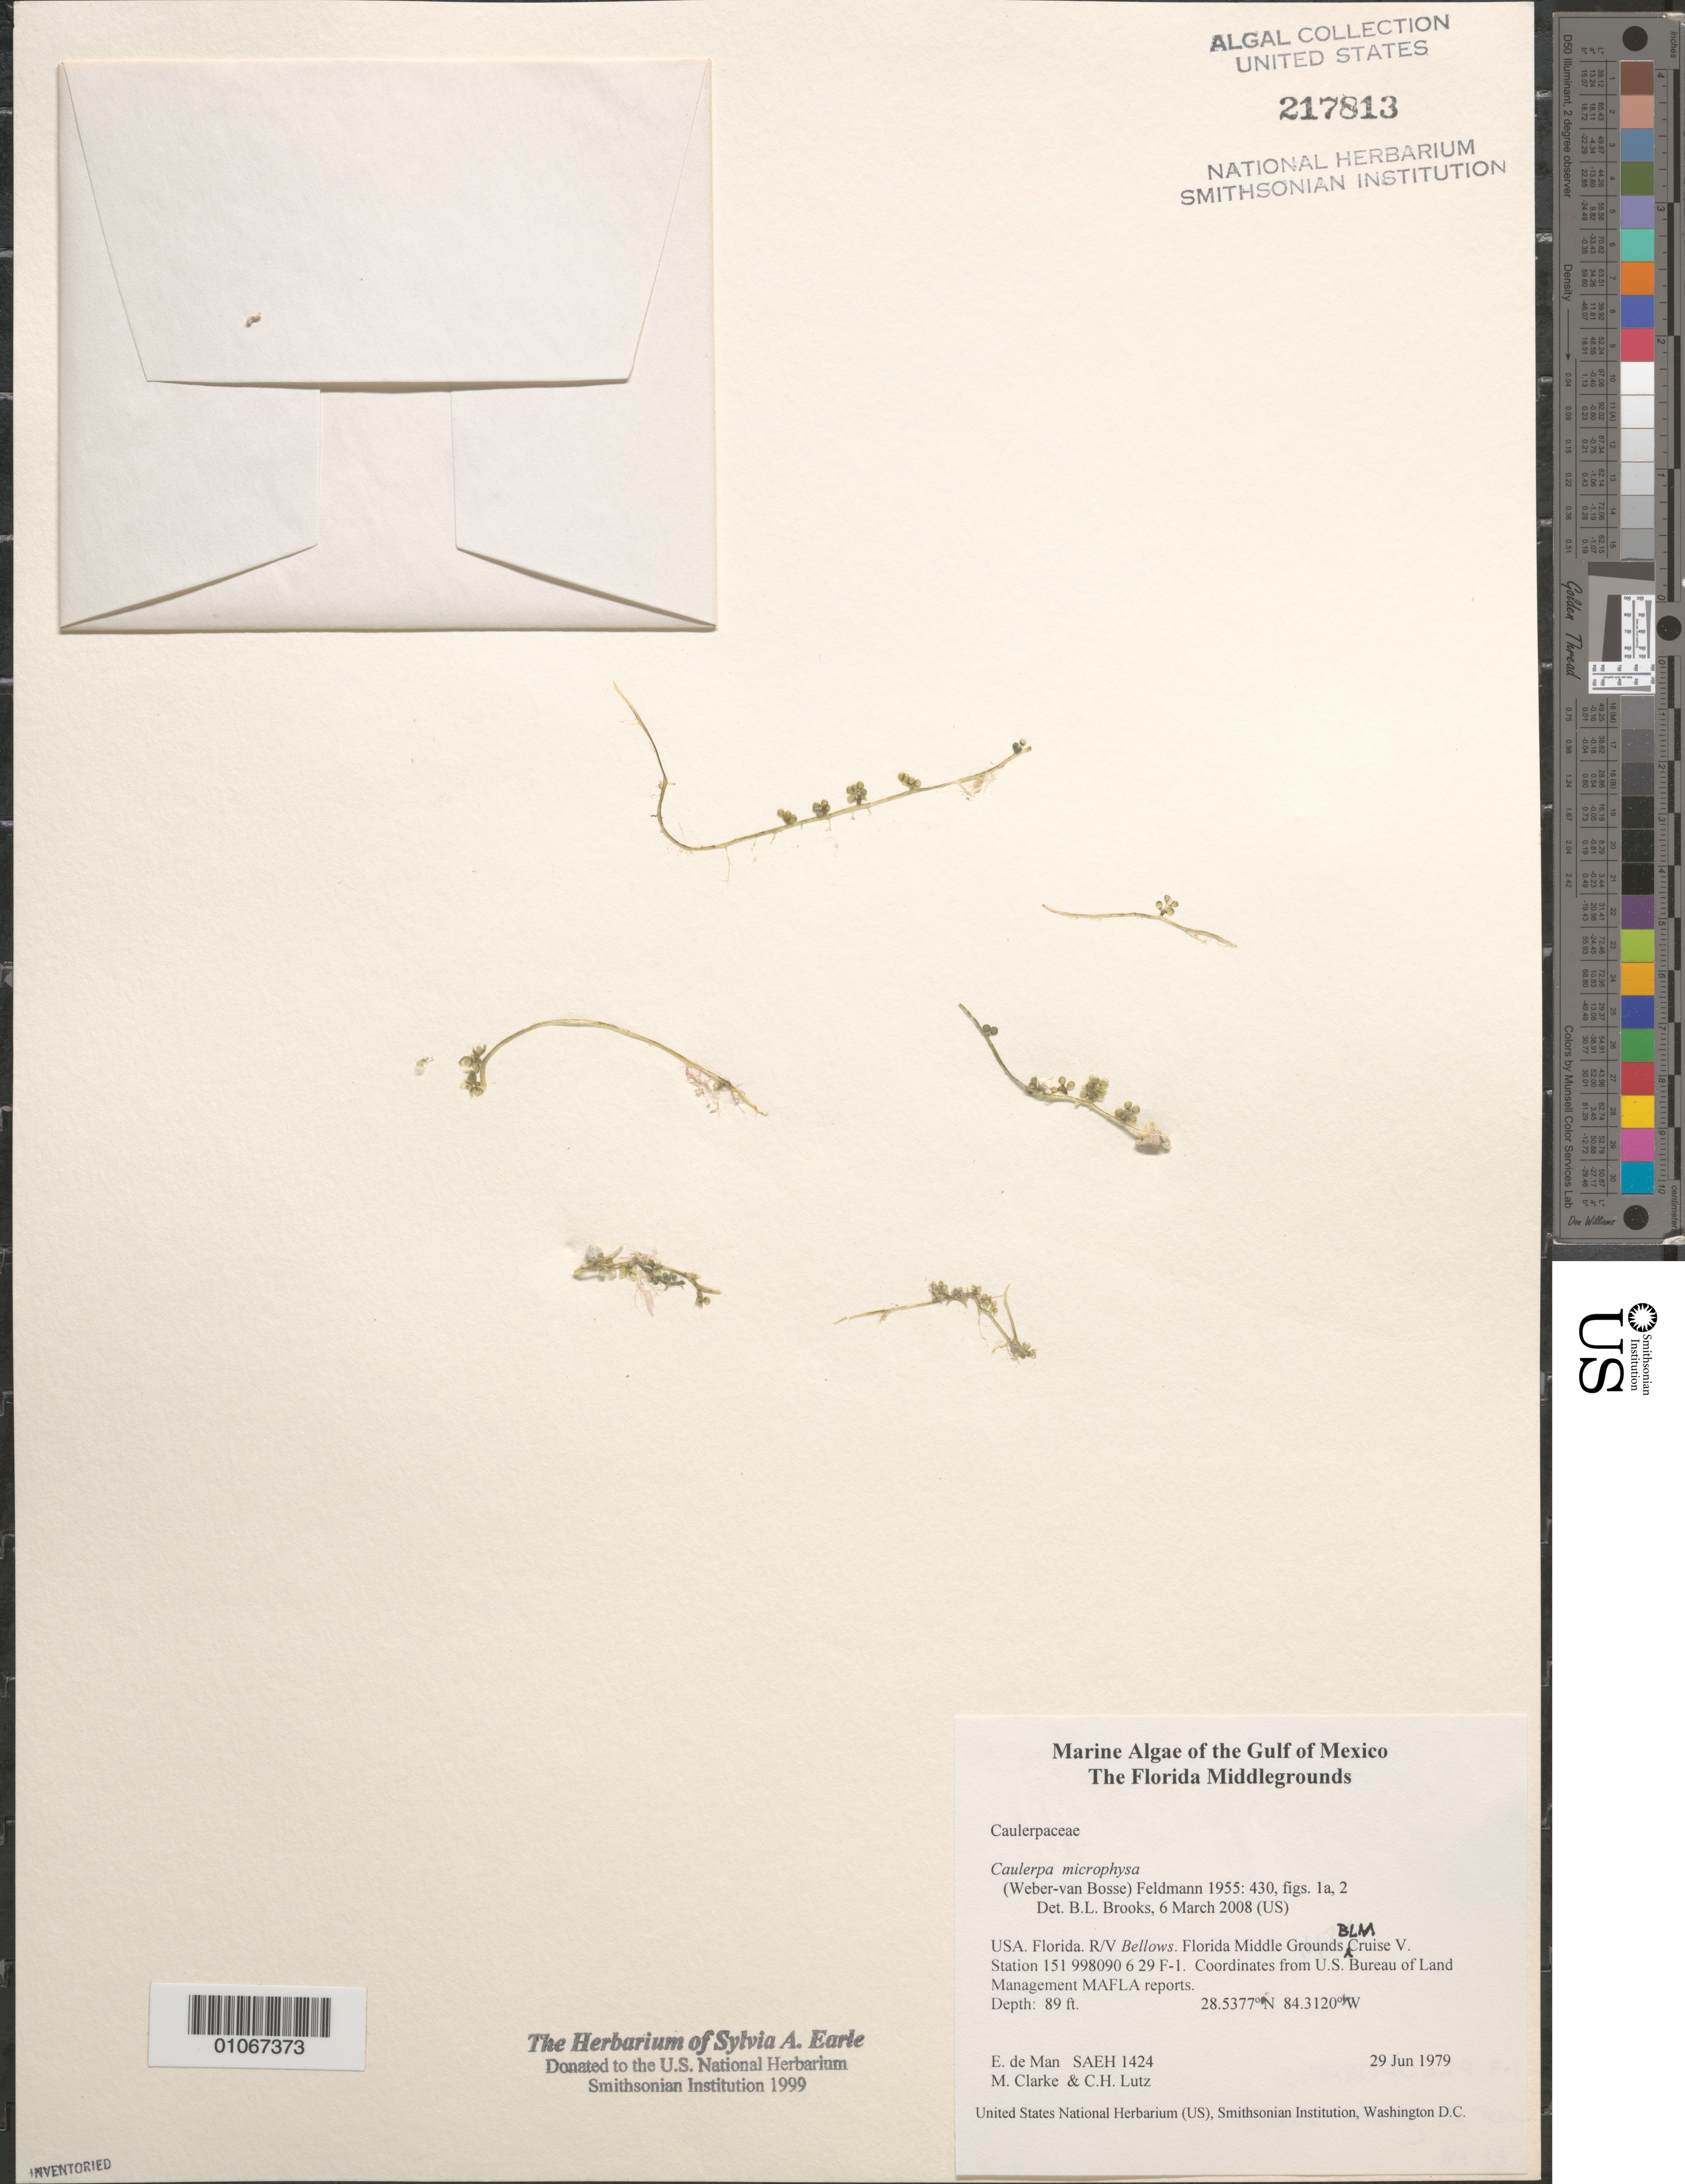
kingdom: Plantae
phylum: Chlorophyta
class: Ulvophyceae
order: Bryopsidales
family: Caulerpaceae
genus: Caulerpa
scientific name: Caulerpa microphysa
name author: (Weber Bosse) Feldmann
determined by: Brooks, B. L., (BOT), Smithsonian Institution - National Museum of Natural History (UNITED STATES)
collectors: E. de Man, M. Clarke & C. Lutz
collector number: SAEH 1424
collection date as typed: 29 Jun 1979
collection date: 1979-06-29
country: United States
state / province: Florida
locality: Gulf of Mexico, Florida Middle Grounds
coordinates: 28.5377 N, 84.3120 W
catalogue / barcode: US 217813